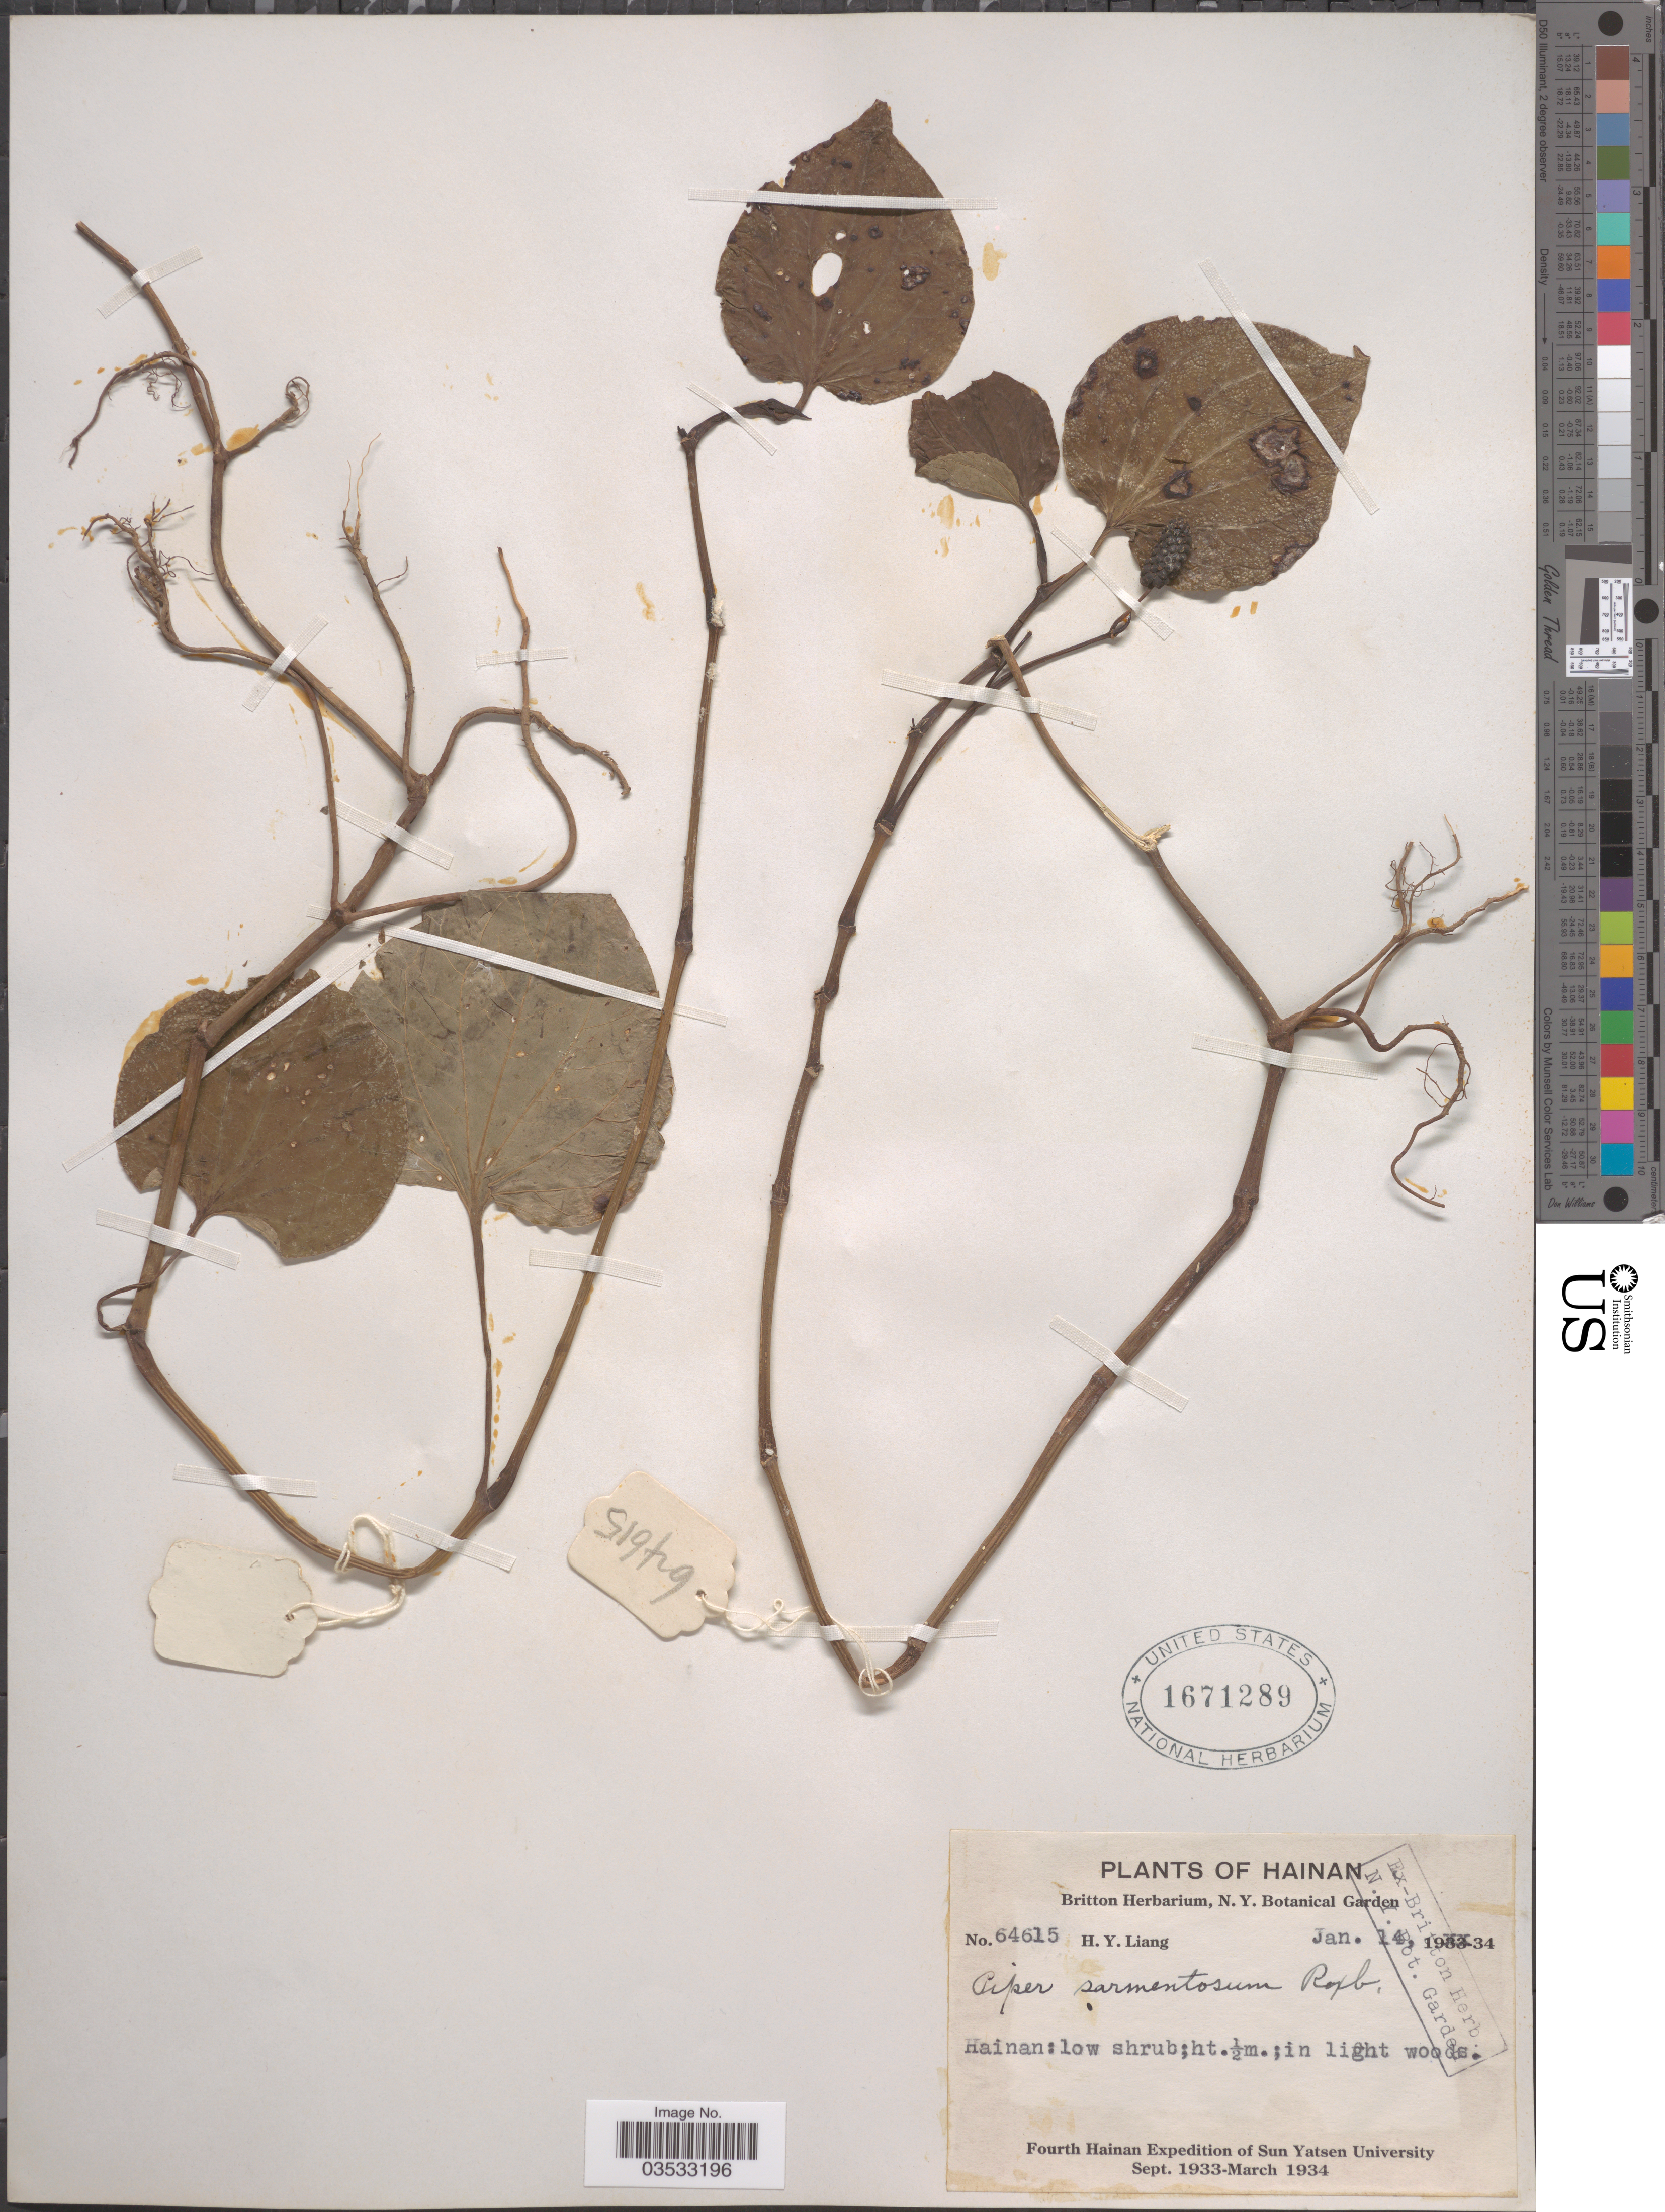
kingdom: Plantae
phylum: Tracheophyta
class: Magnoliopsida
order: Piperales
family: Piperaceae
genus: Piper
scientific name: Piper sarmentosum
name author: Roxb.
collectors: H. Y. Liang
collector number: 64615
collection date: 1934-01-14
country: China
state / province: Hainan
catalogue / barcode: US 1671289